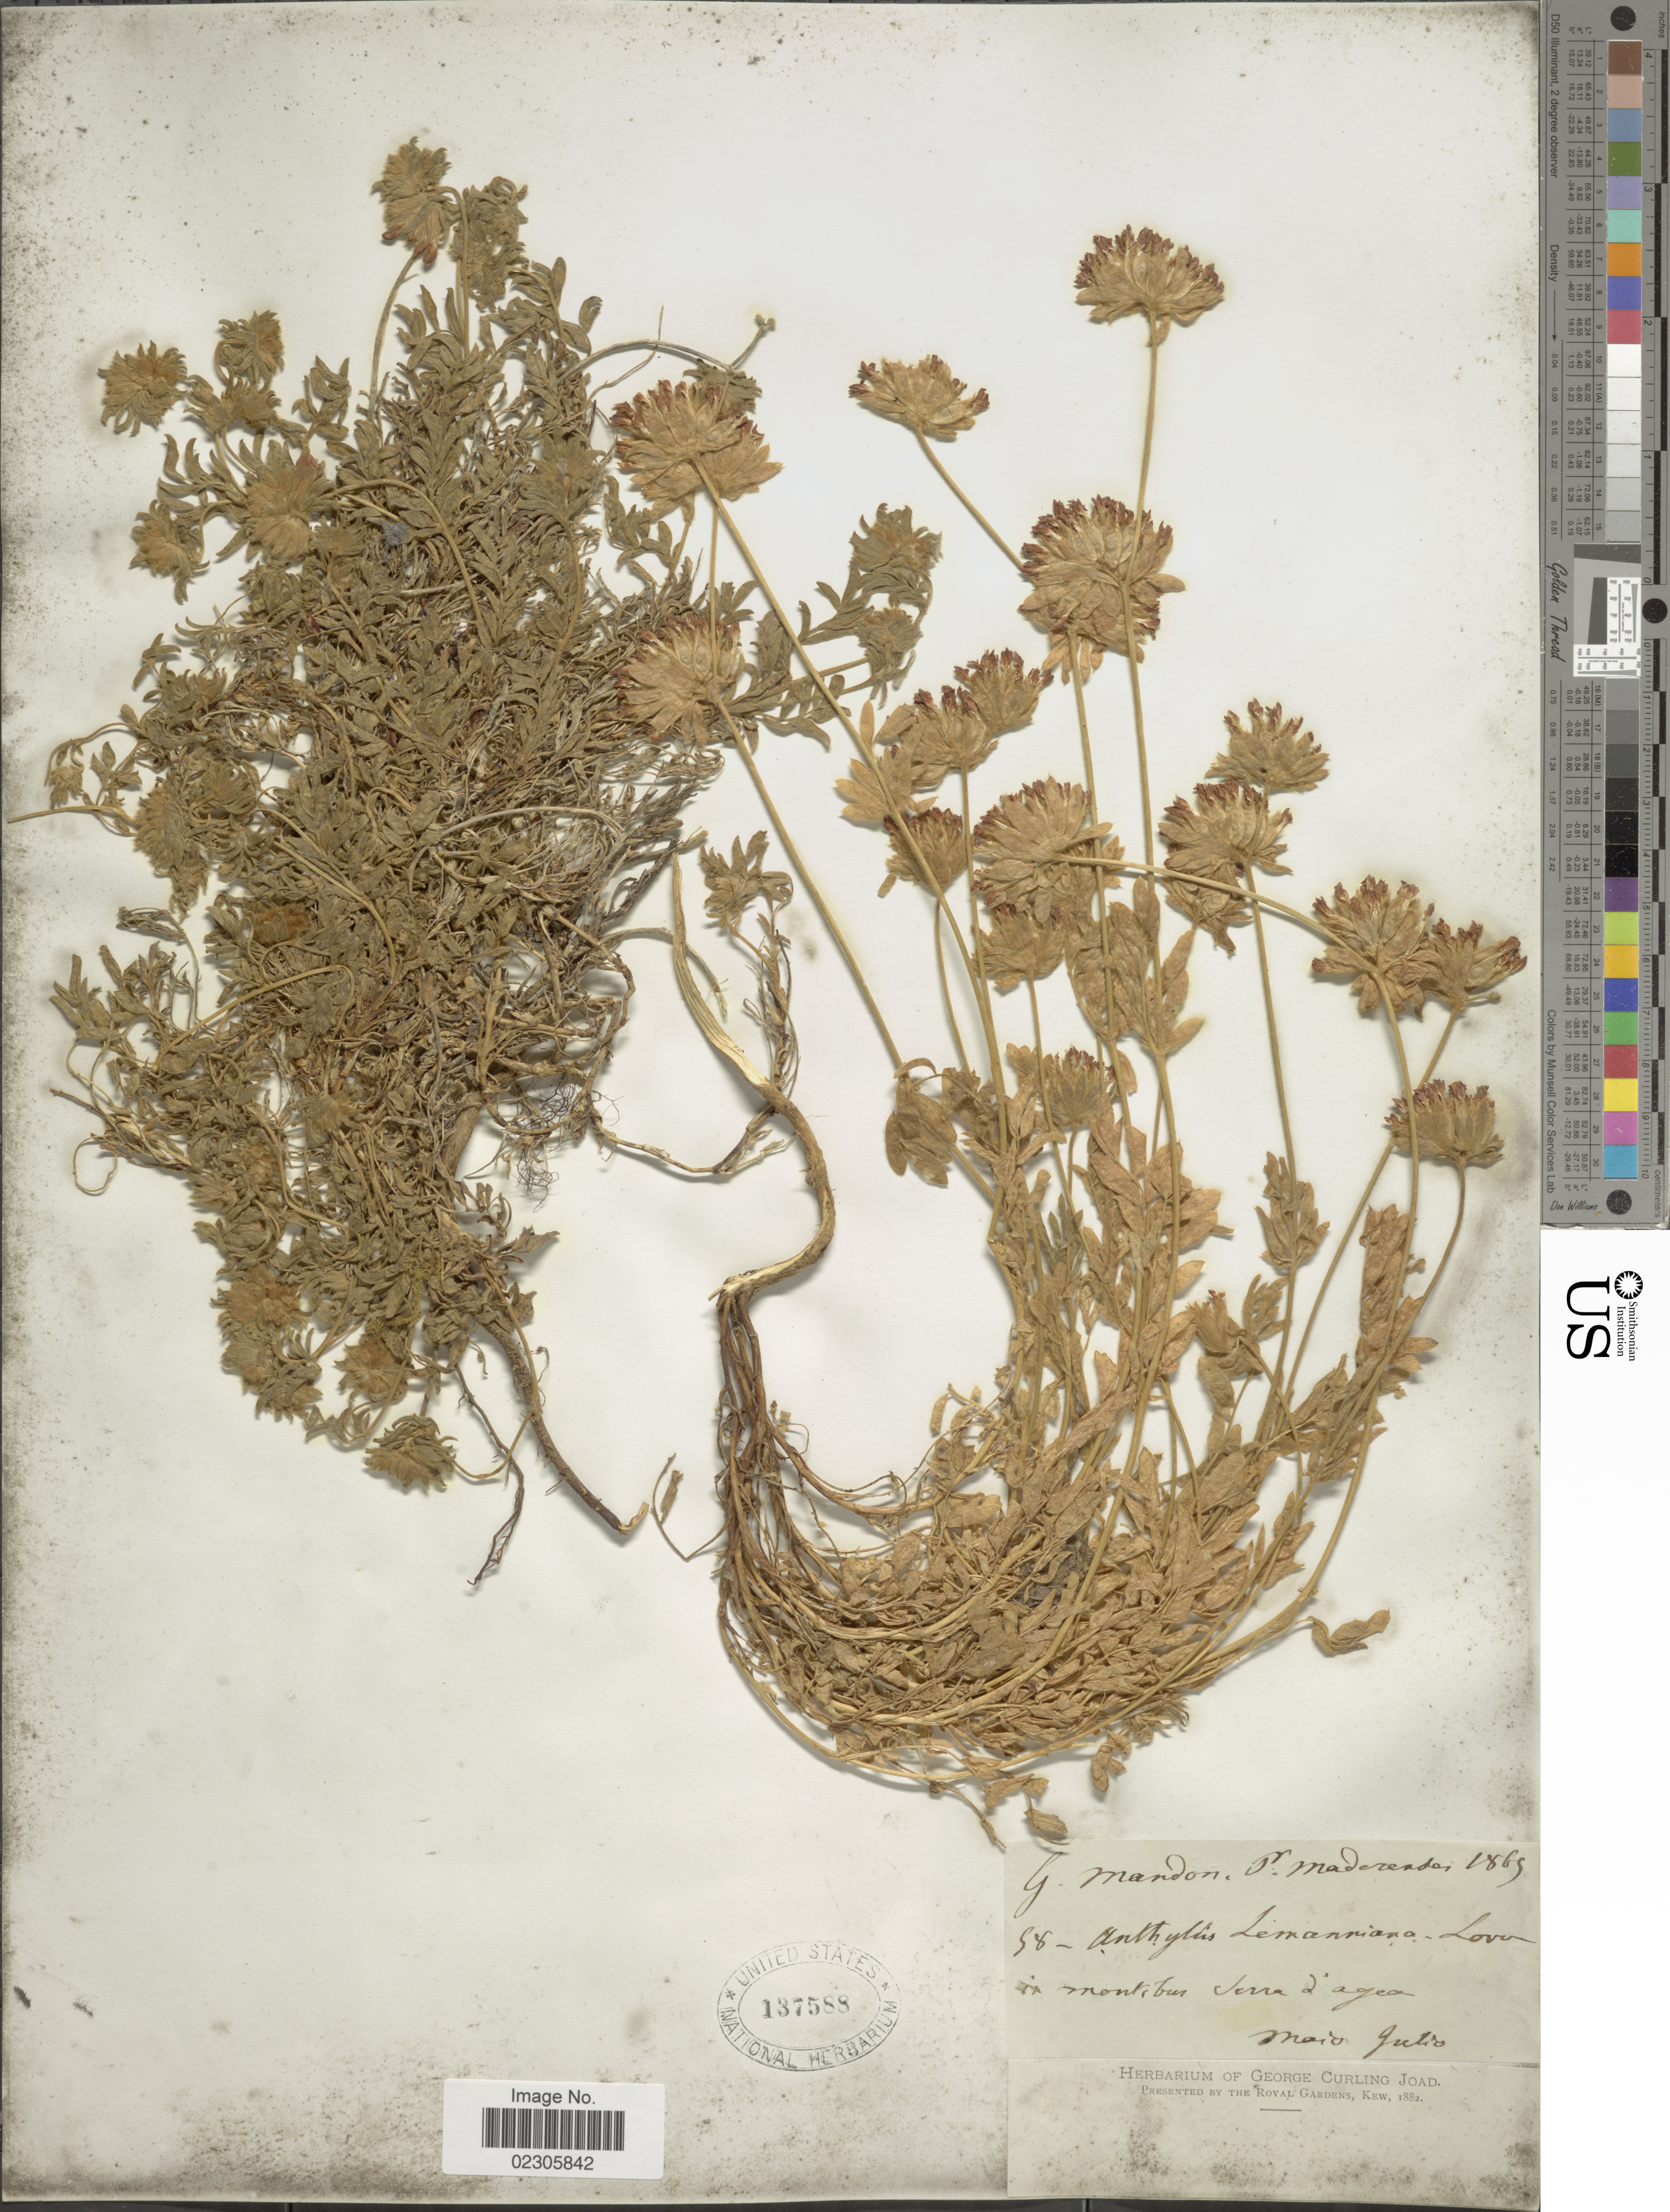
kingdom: Plantae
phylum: Tracheophyta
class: Magnoliopsida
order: Fabales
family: Fabaceae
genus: Anthyllis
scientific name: Anthyllis lemanniana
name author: Lowe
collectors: G. Mandon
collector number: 58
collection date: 1889-05/1889-07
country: Portugal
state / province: Madeira (Aut. Reg.)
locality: Madereades [unsure placement], in montibus serra d'agea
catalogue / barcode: US 137588